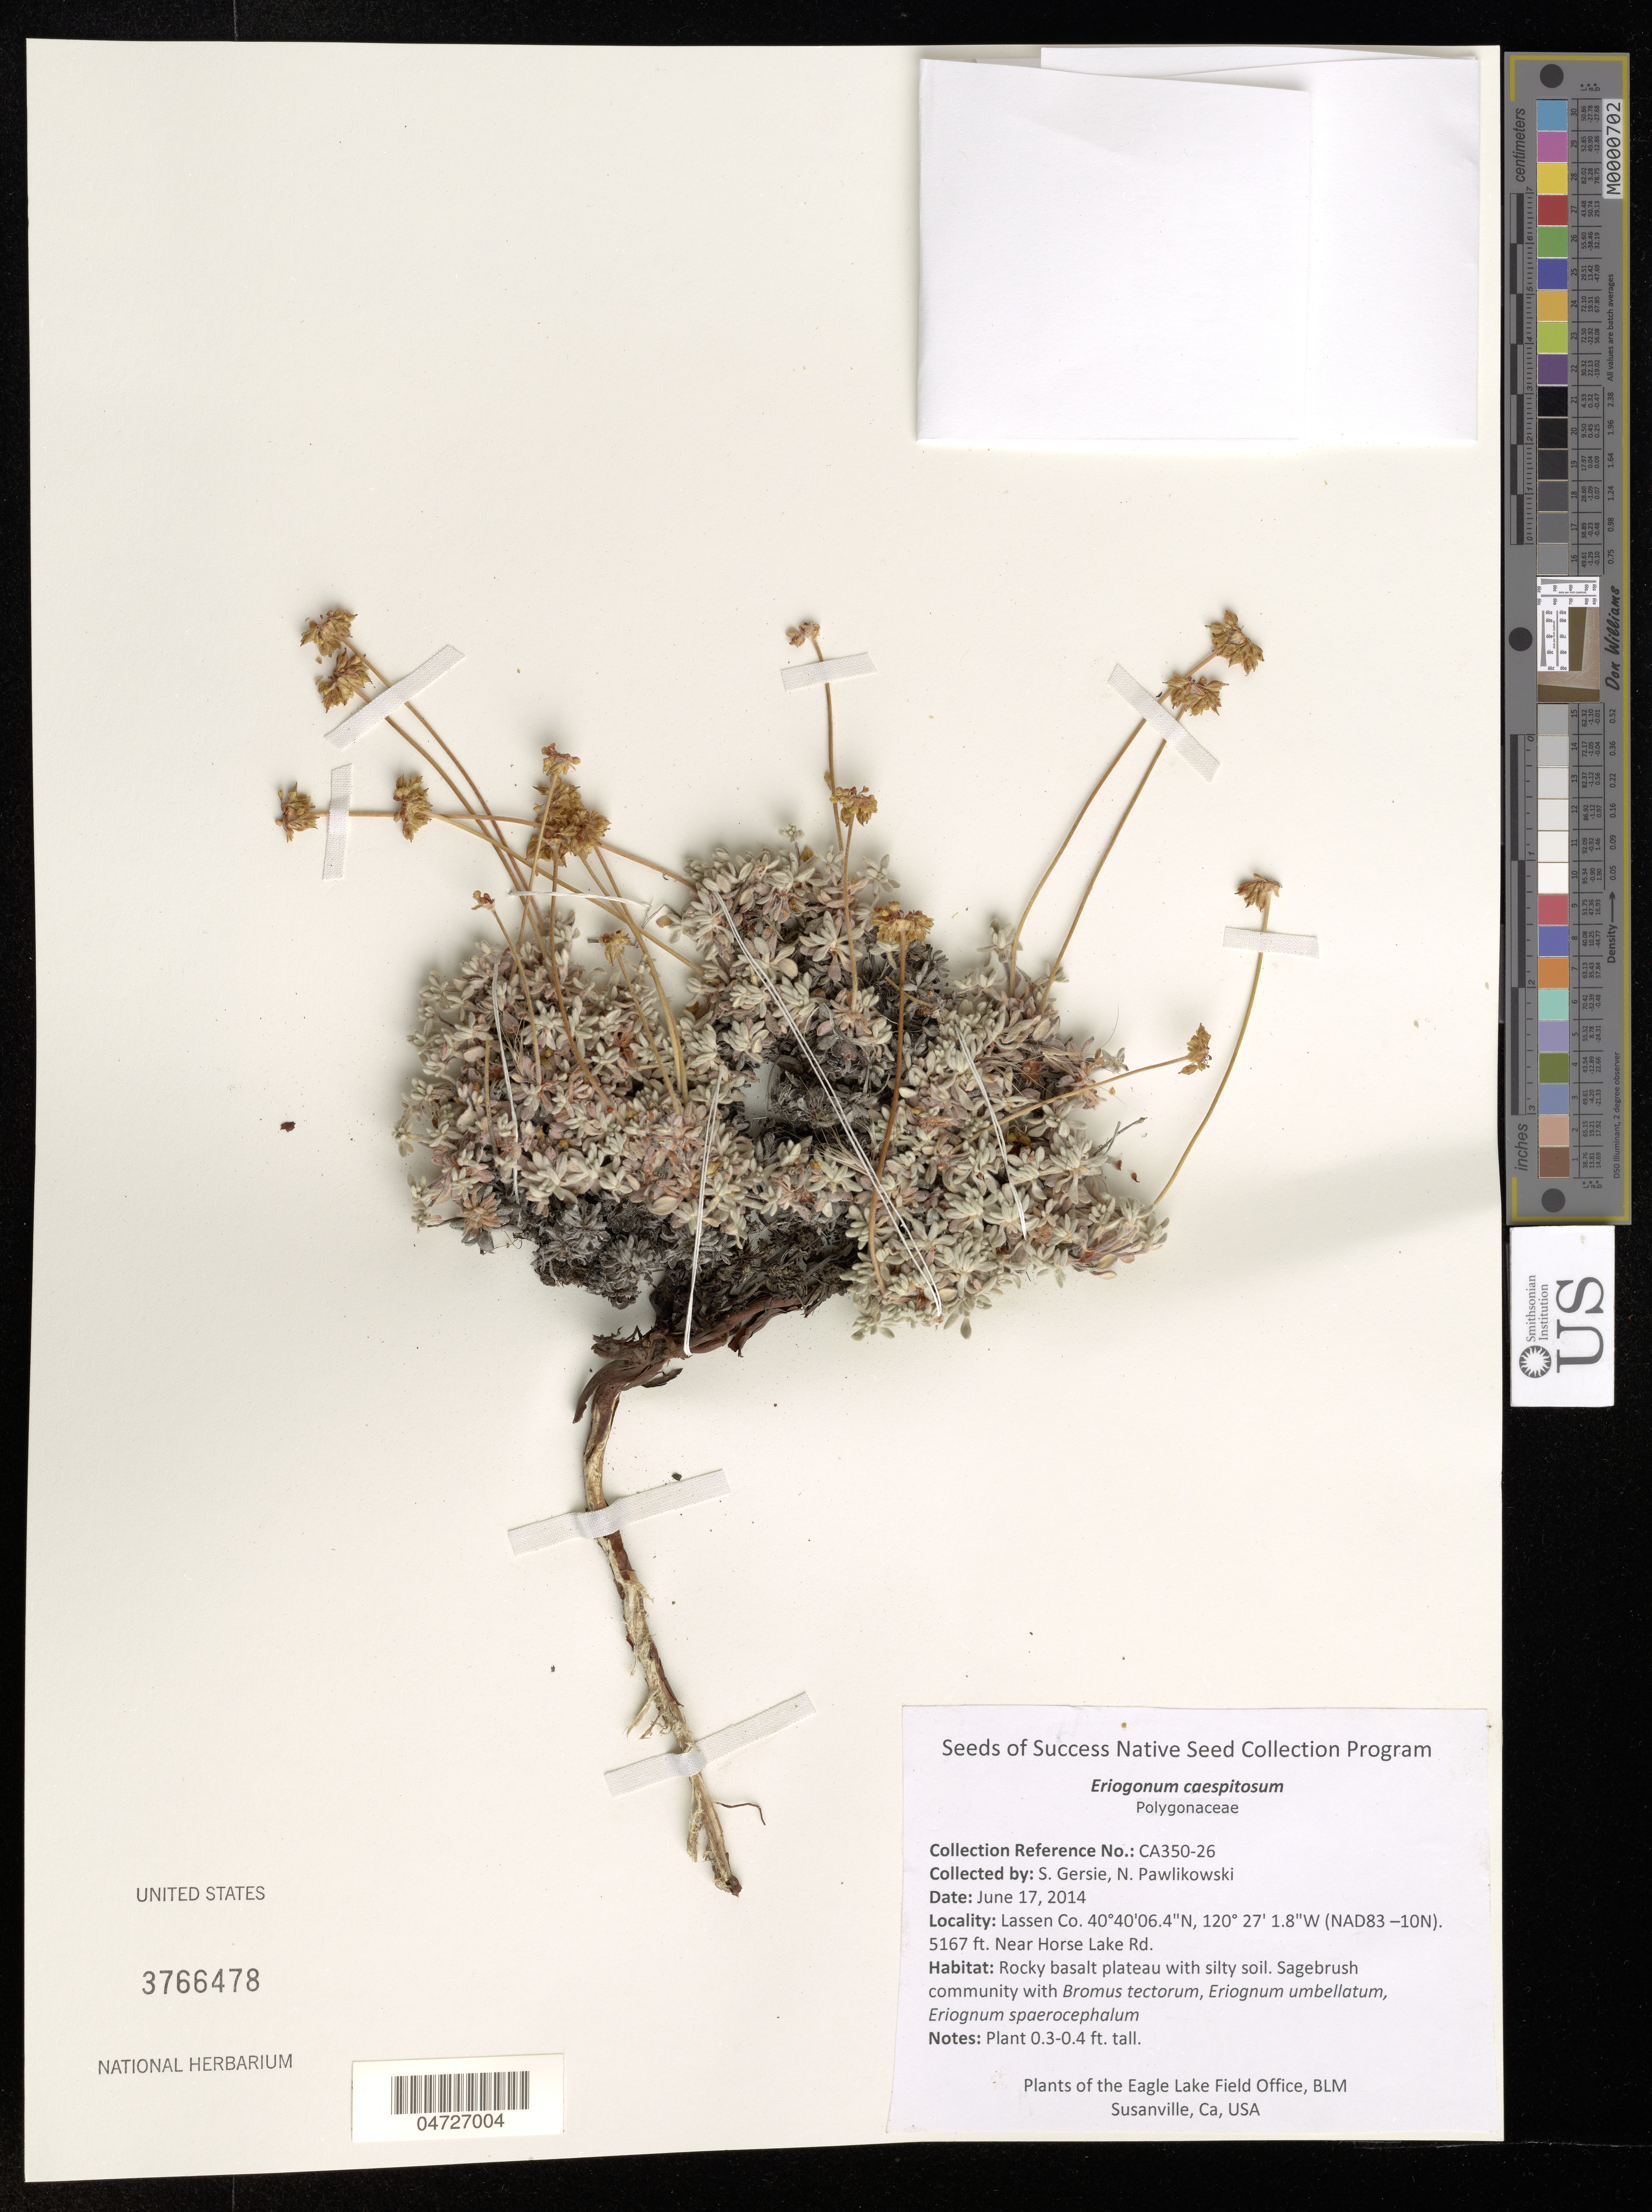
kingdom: Plantae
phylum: Tracheophyta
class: Magnoliopsida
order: Caryophyllales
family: Polygonaceae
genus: Eriogonum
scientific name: Eriogonum caespitosum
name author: Nutt.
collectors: S. Gersie & N. Pawlikowski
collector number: CA350-26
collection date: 2014-06-17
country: United States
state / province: California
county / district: Lassen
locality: Lassen Co. Near Horse Lake Rd. Susanville.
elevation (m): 1575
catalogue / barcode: US 3766478